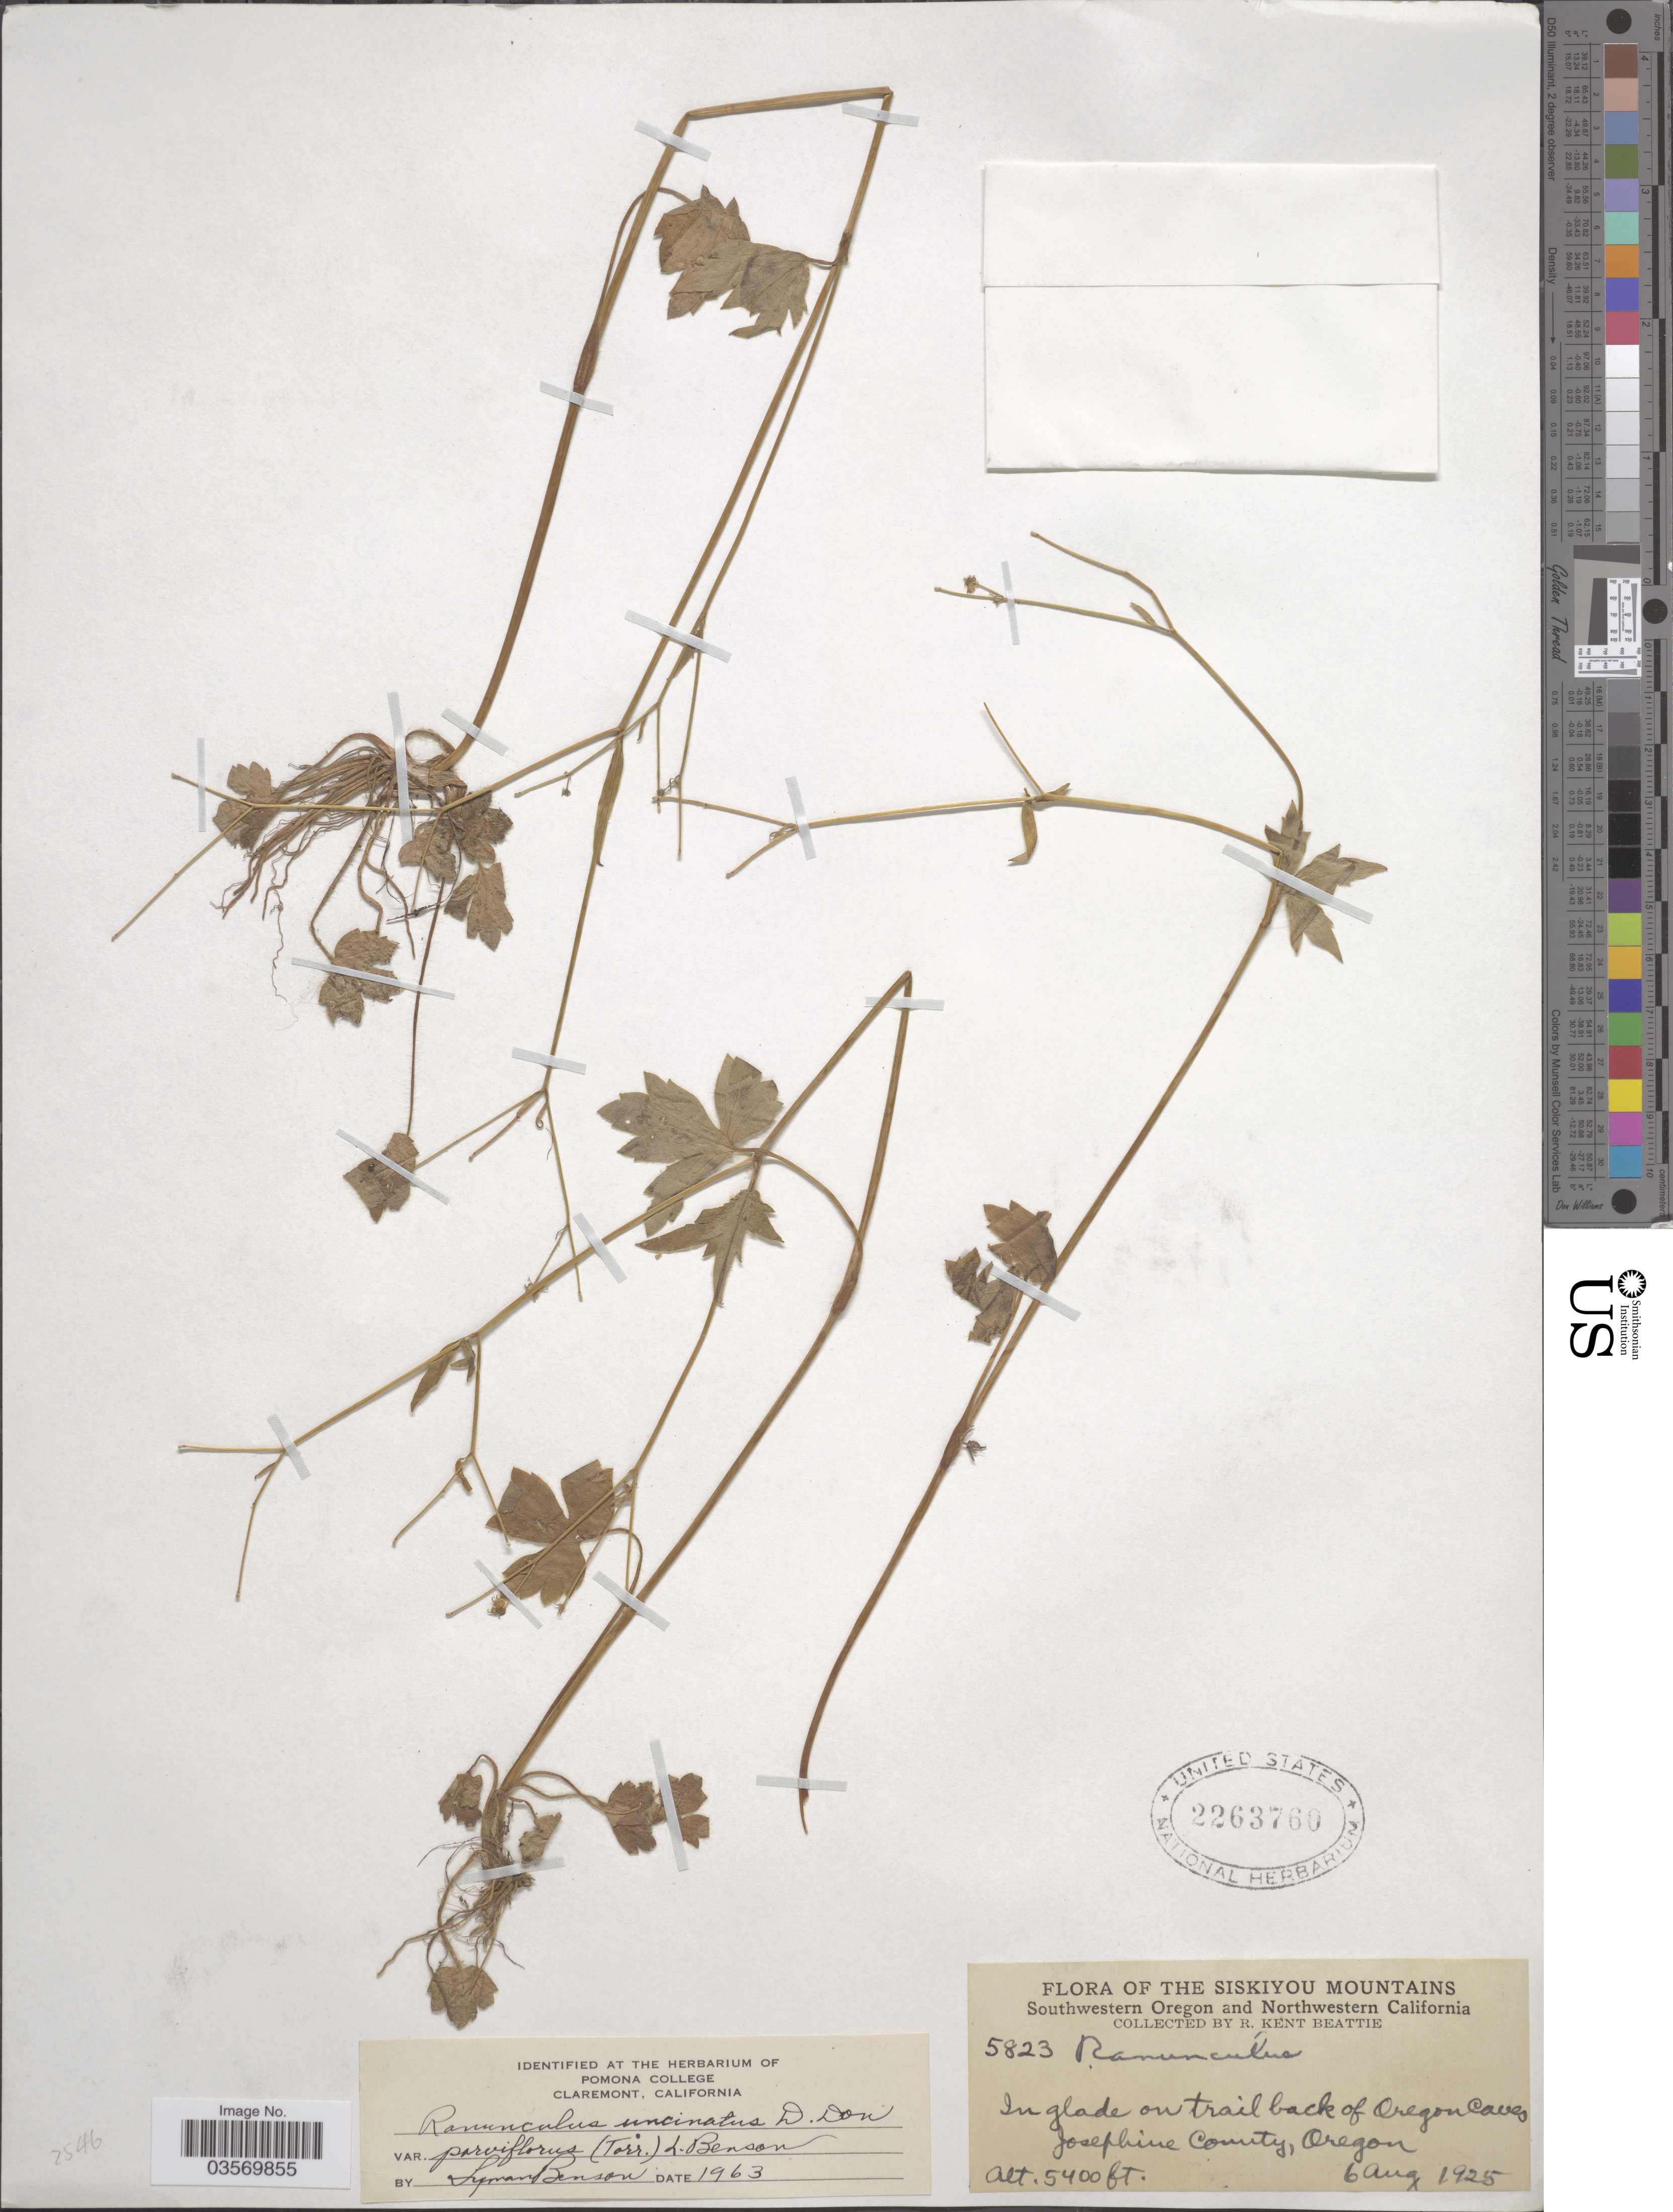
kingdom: Plantae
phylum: Tracheophyta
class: Magnoliopsida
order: Ranunculales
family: Ranunculaceae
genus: Ranunculus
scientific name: Ranunculus uncinatus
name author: D. Don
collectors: R. K. Beattie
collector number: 5823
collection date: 1925-08-06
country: United States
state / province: Oregon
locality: The Siskiyou Mountains. Southwestern Oregon. In glade on trail back of Oregon Caves. Josephine County.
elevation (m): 1646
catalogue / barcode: US 2263760